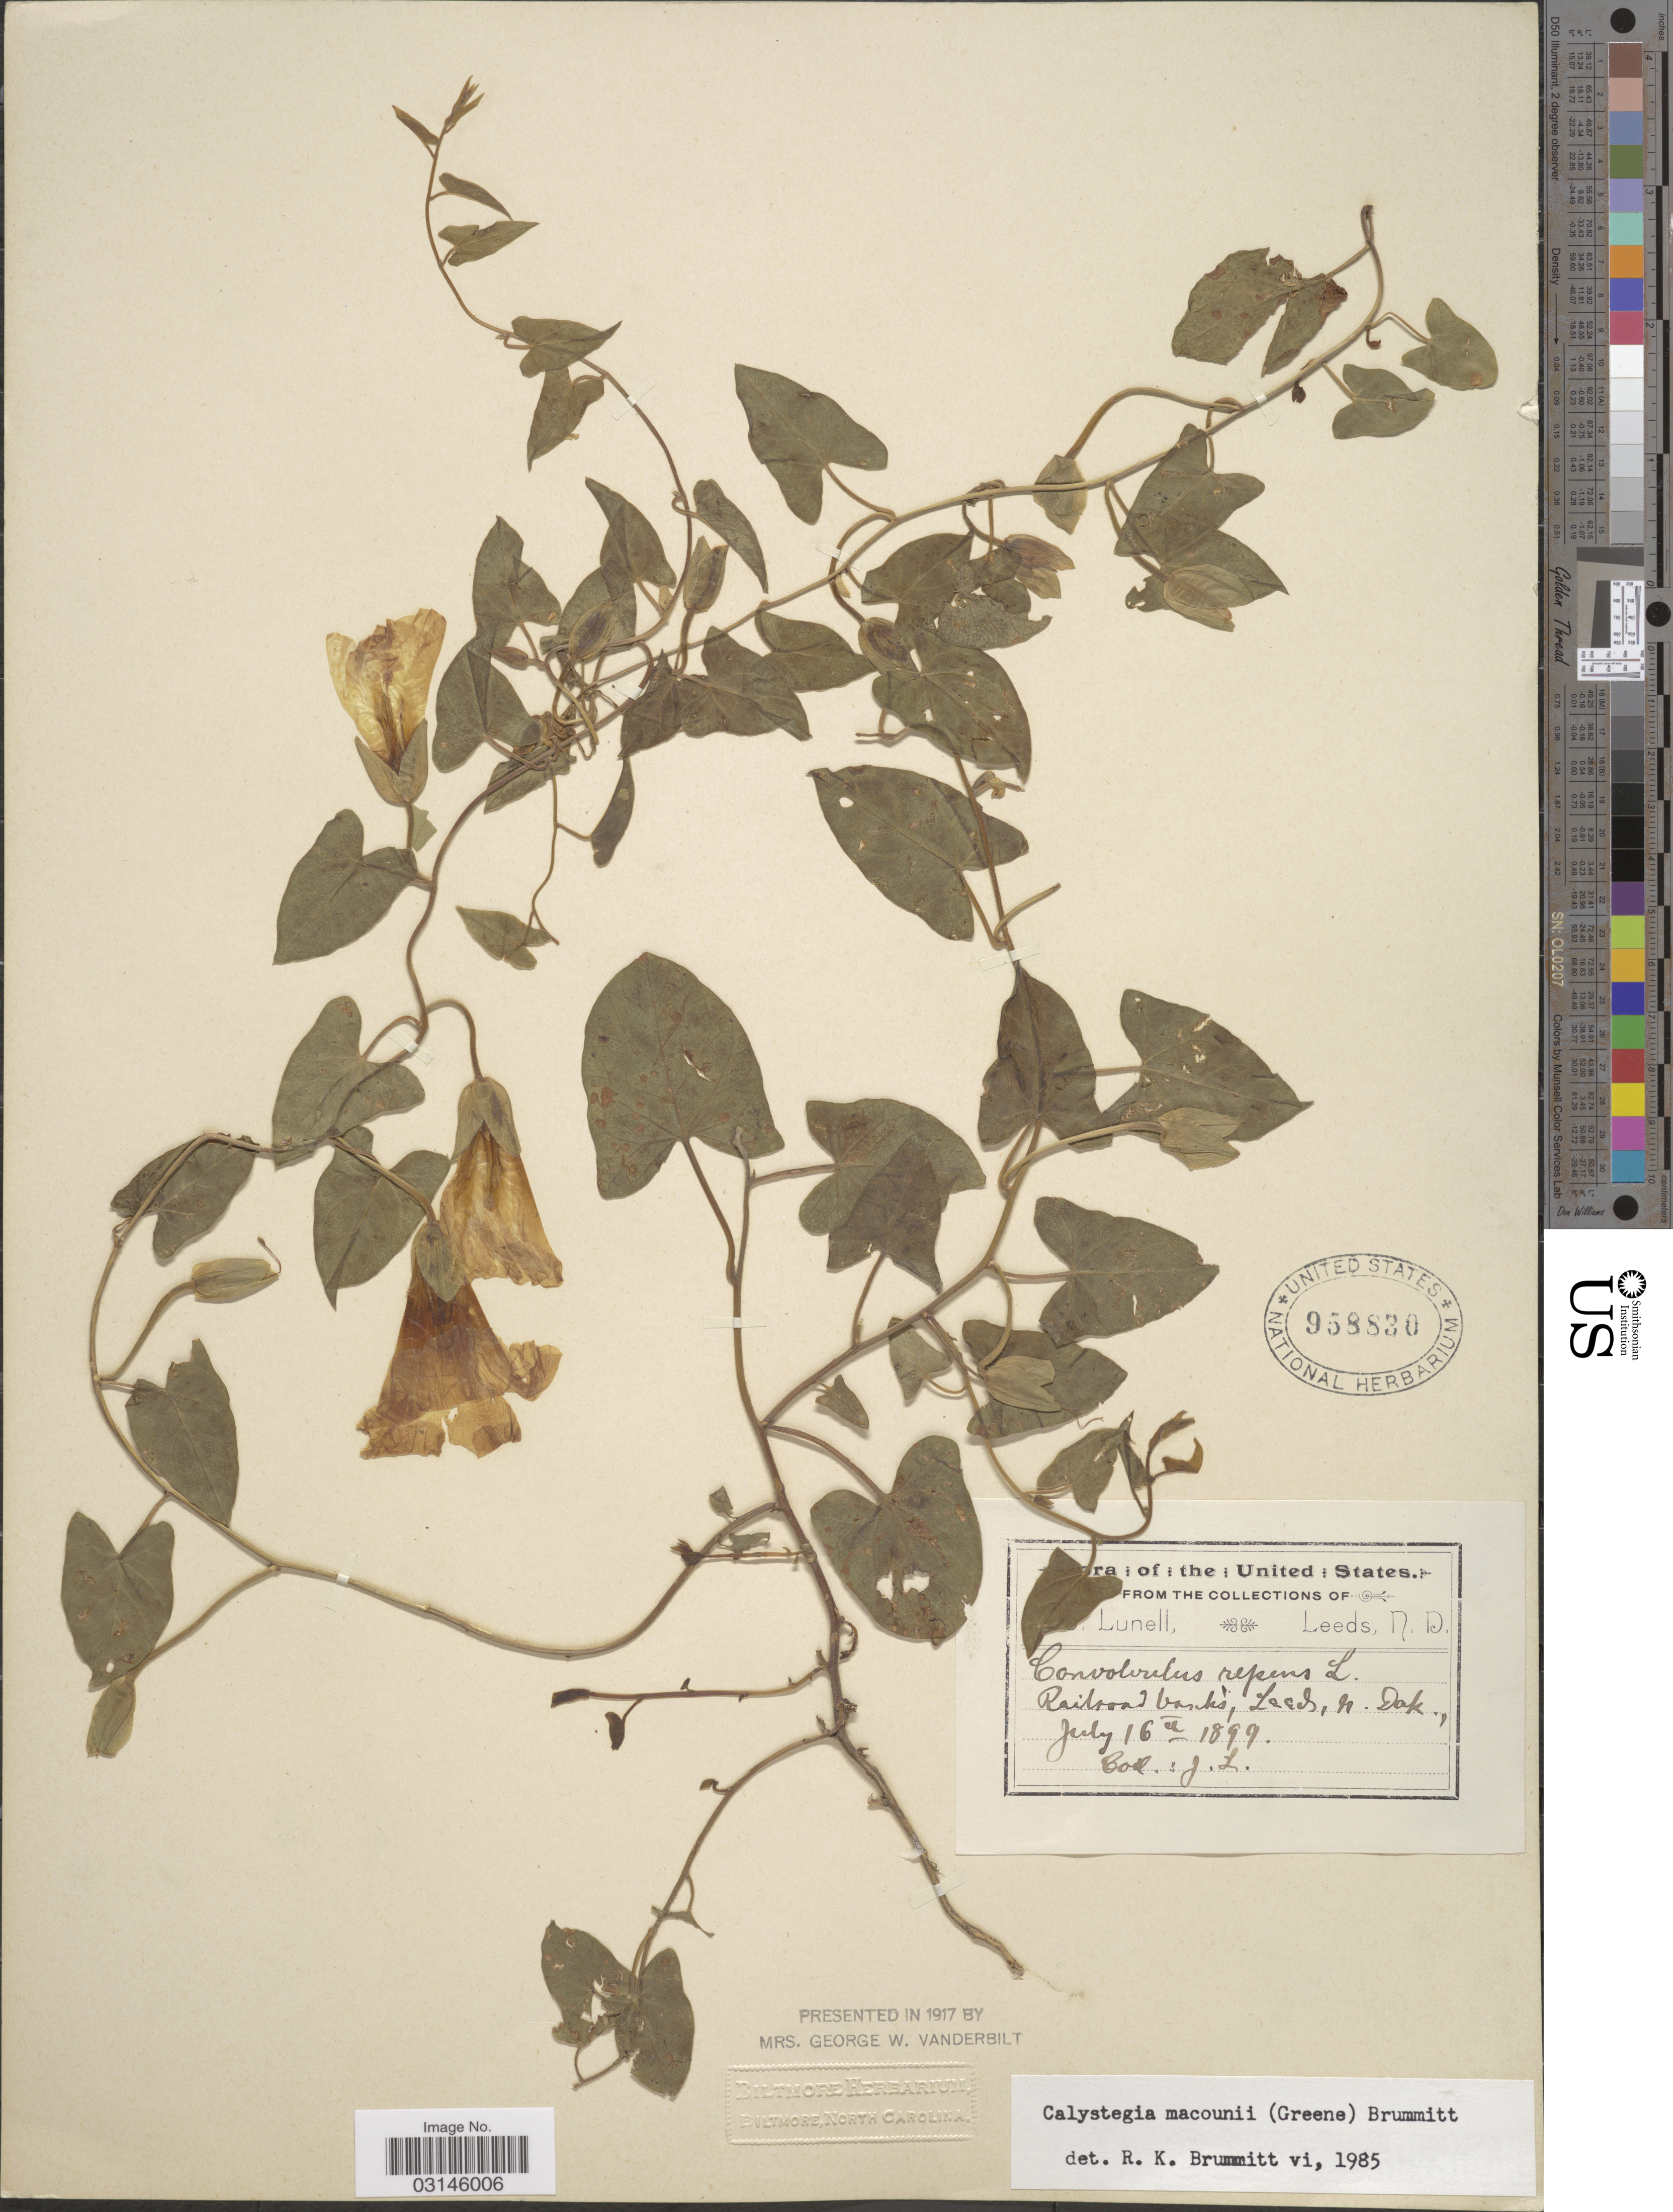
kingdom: Plantae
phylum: Tracheophyta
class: Magnoliopsida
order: Solanales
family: Convolvulaceae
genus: Calystegia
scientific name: Calystegia macounii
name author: (Greene) Brummitt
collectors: J. Lunell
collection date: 1899-07-16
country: United States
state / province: North Dakota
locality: Railroad banks, Leeds, N. Dak.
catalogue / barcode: US 958830